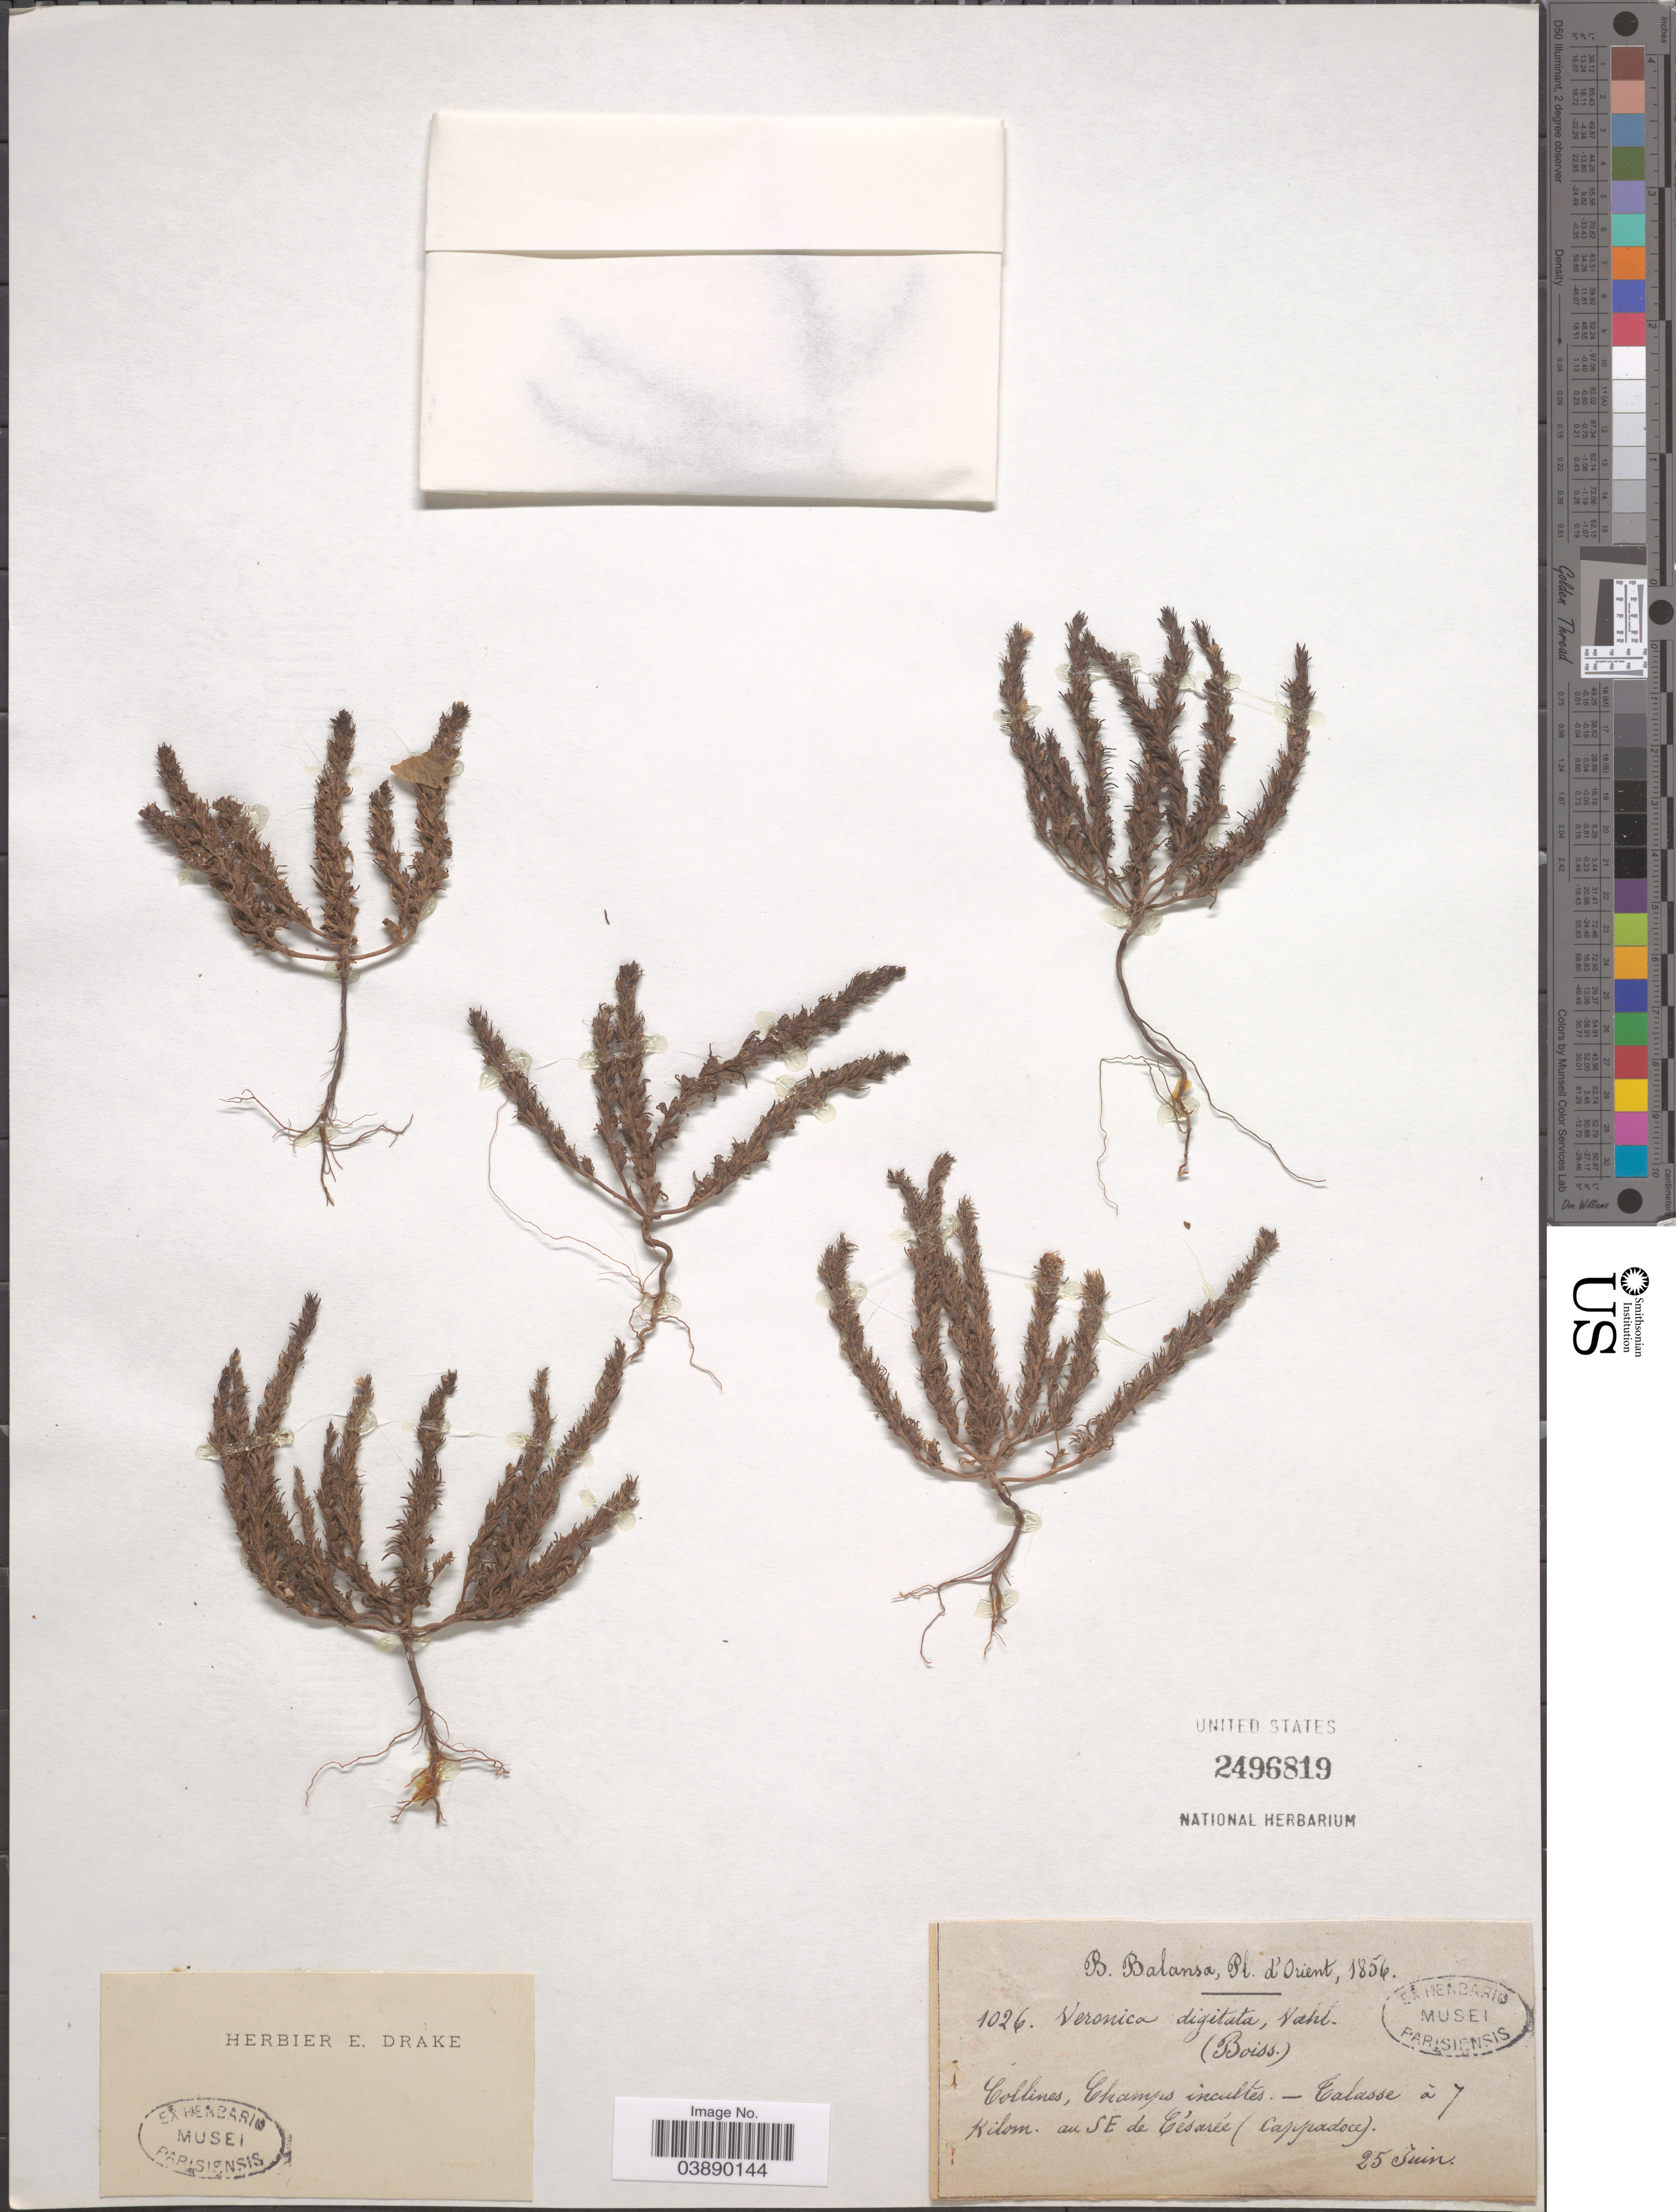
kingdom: Plantae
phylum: Tracheophyta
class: Magnoliopsida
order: Lamiales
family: Plantaginaceae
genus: Veronica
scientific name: Veronica digitata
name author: Vahl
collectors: B. Balansa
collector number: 1026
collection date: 1856-06-25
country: Turkey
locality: D'Orient. Collines, Champs incultes- Talasse à 7 Kilom. au SE de T'esarée.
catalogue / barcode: US 2496819